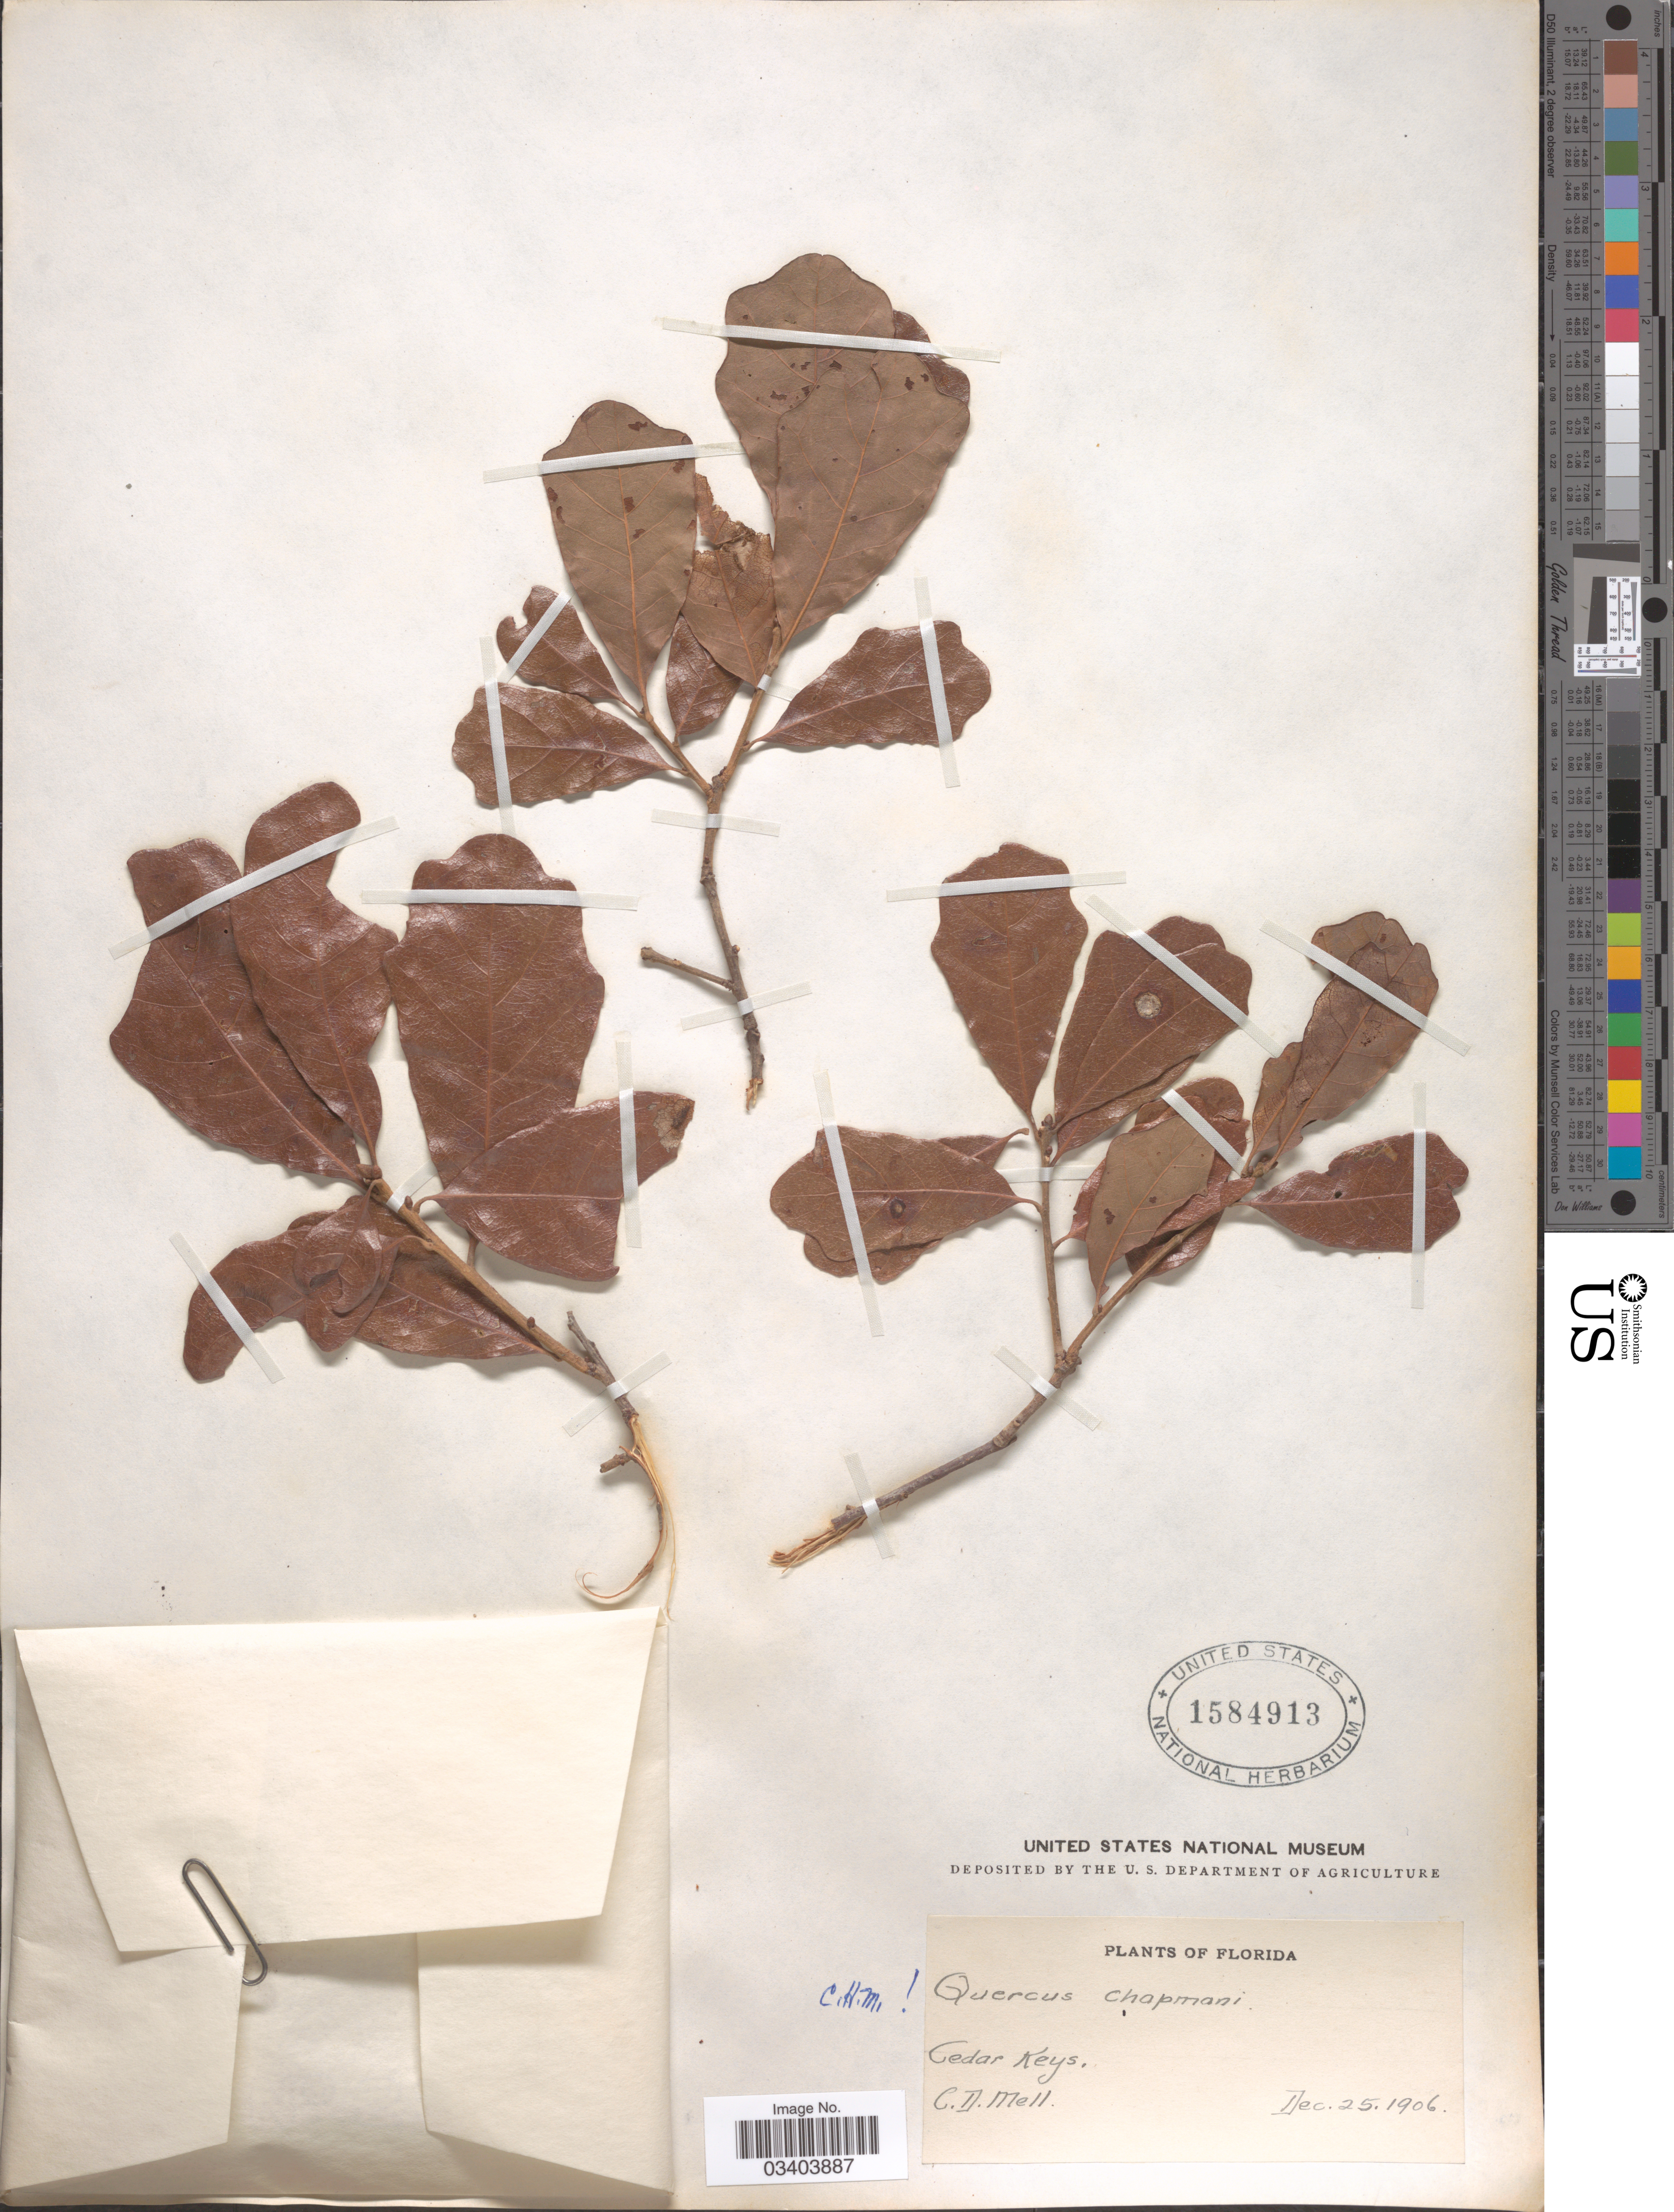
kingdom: Plantae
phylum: Tracheophyta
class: Magnoliopsida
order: Fagales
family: Fagaceae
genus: Quercus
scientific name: Quercus chapmanii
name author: Sarg.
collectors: C. D. Mell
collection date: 1906-12-25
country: United States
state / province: Florida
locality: Cedar Keys.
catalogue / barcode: US 1584913